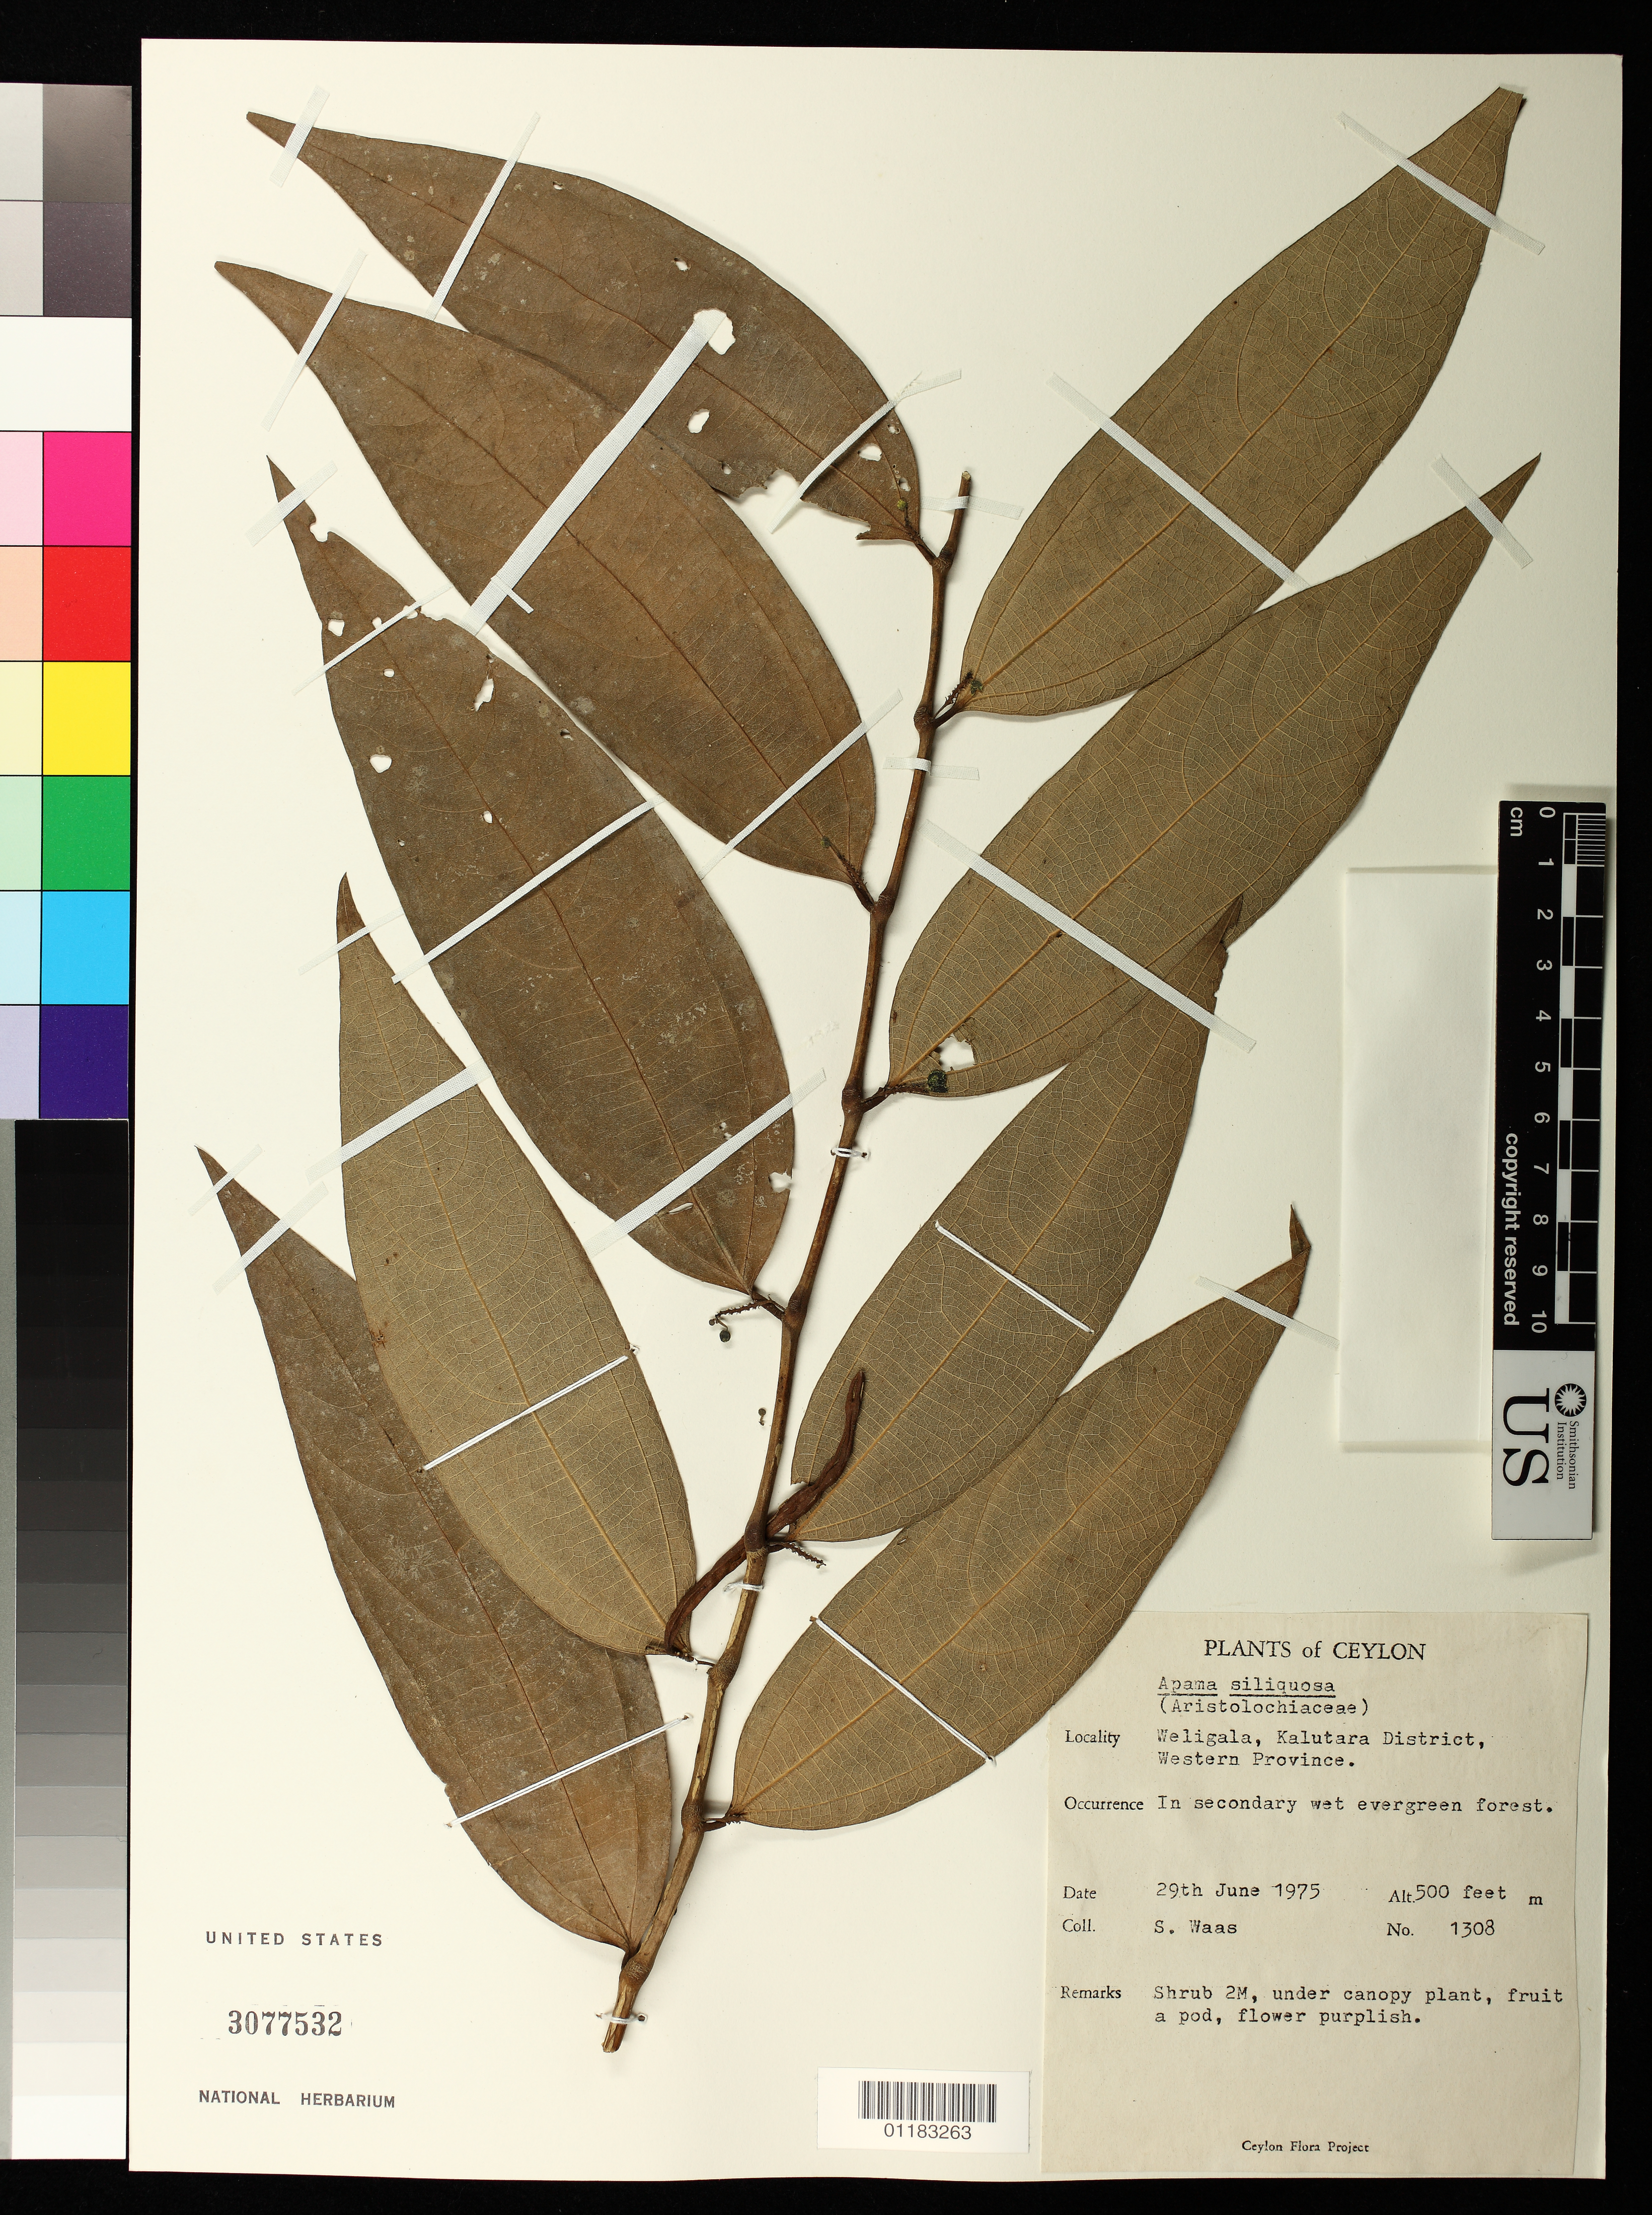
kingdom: Plantae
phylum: Tracheophyta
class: Magnoliopsida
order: Piperales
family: Aristolochiaceae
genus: Thottea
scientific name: Thottea siliquosa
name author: (Lam.) Ding Hou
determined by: Strong, Mark T., (BOT), Smithsonian Institution - National Museum of Natural History (UNITED STATES)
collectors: S. Waas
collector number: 1308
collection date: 1975-06-29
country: Sri Lanka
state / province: Western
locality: Weligala [Welikala?], Kalutara District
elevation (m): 152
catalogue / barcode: US 3077532